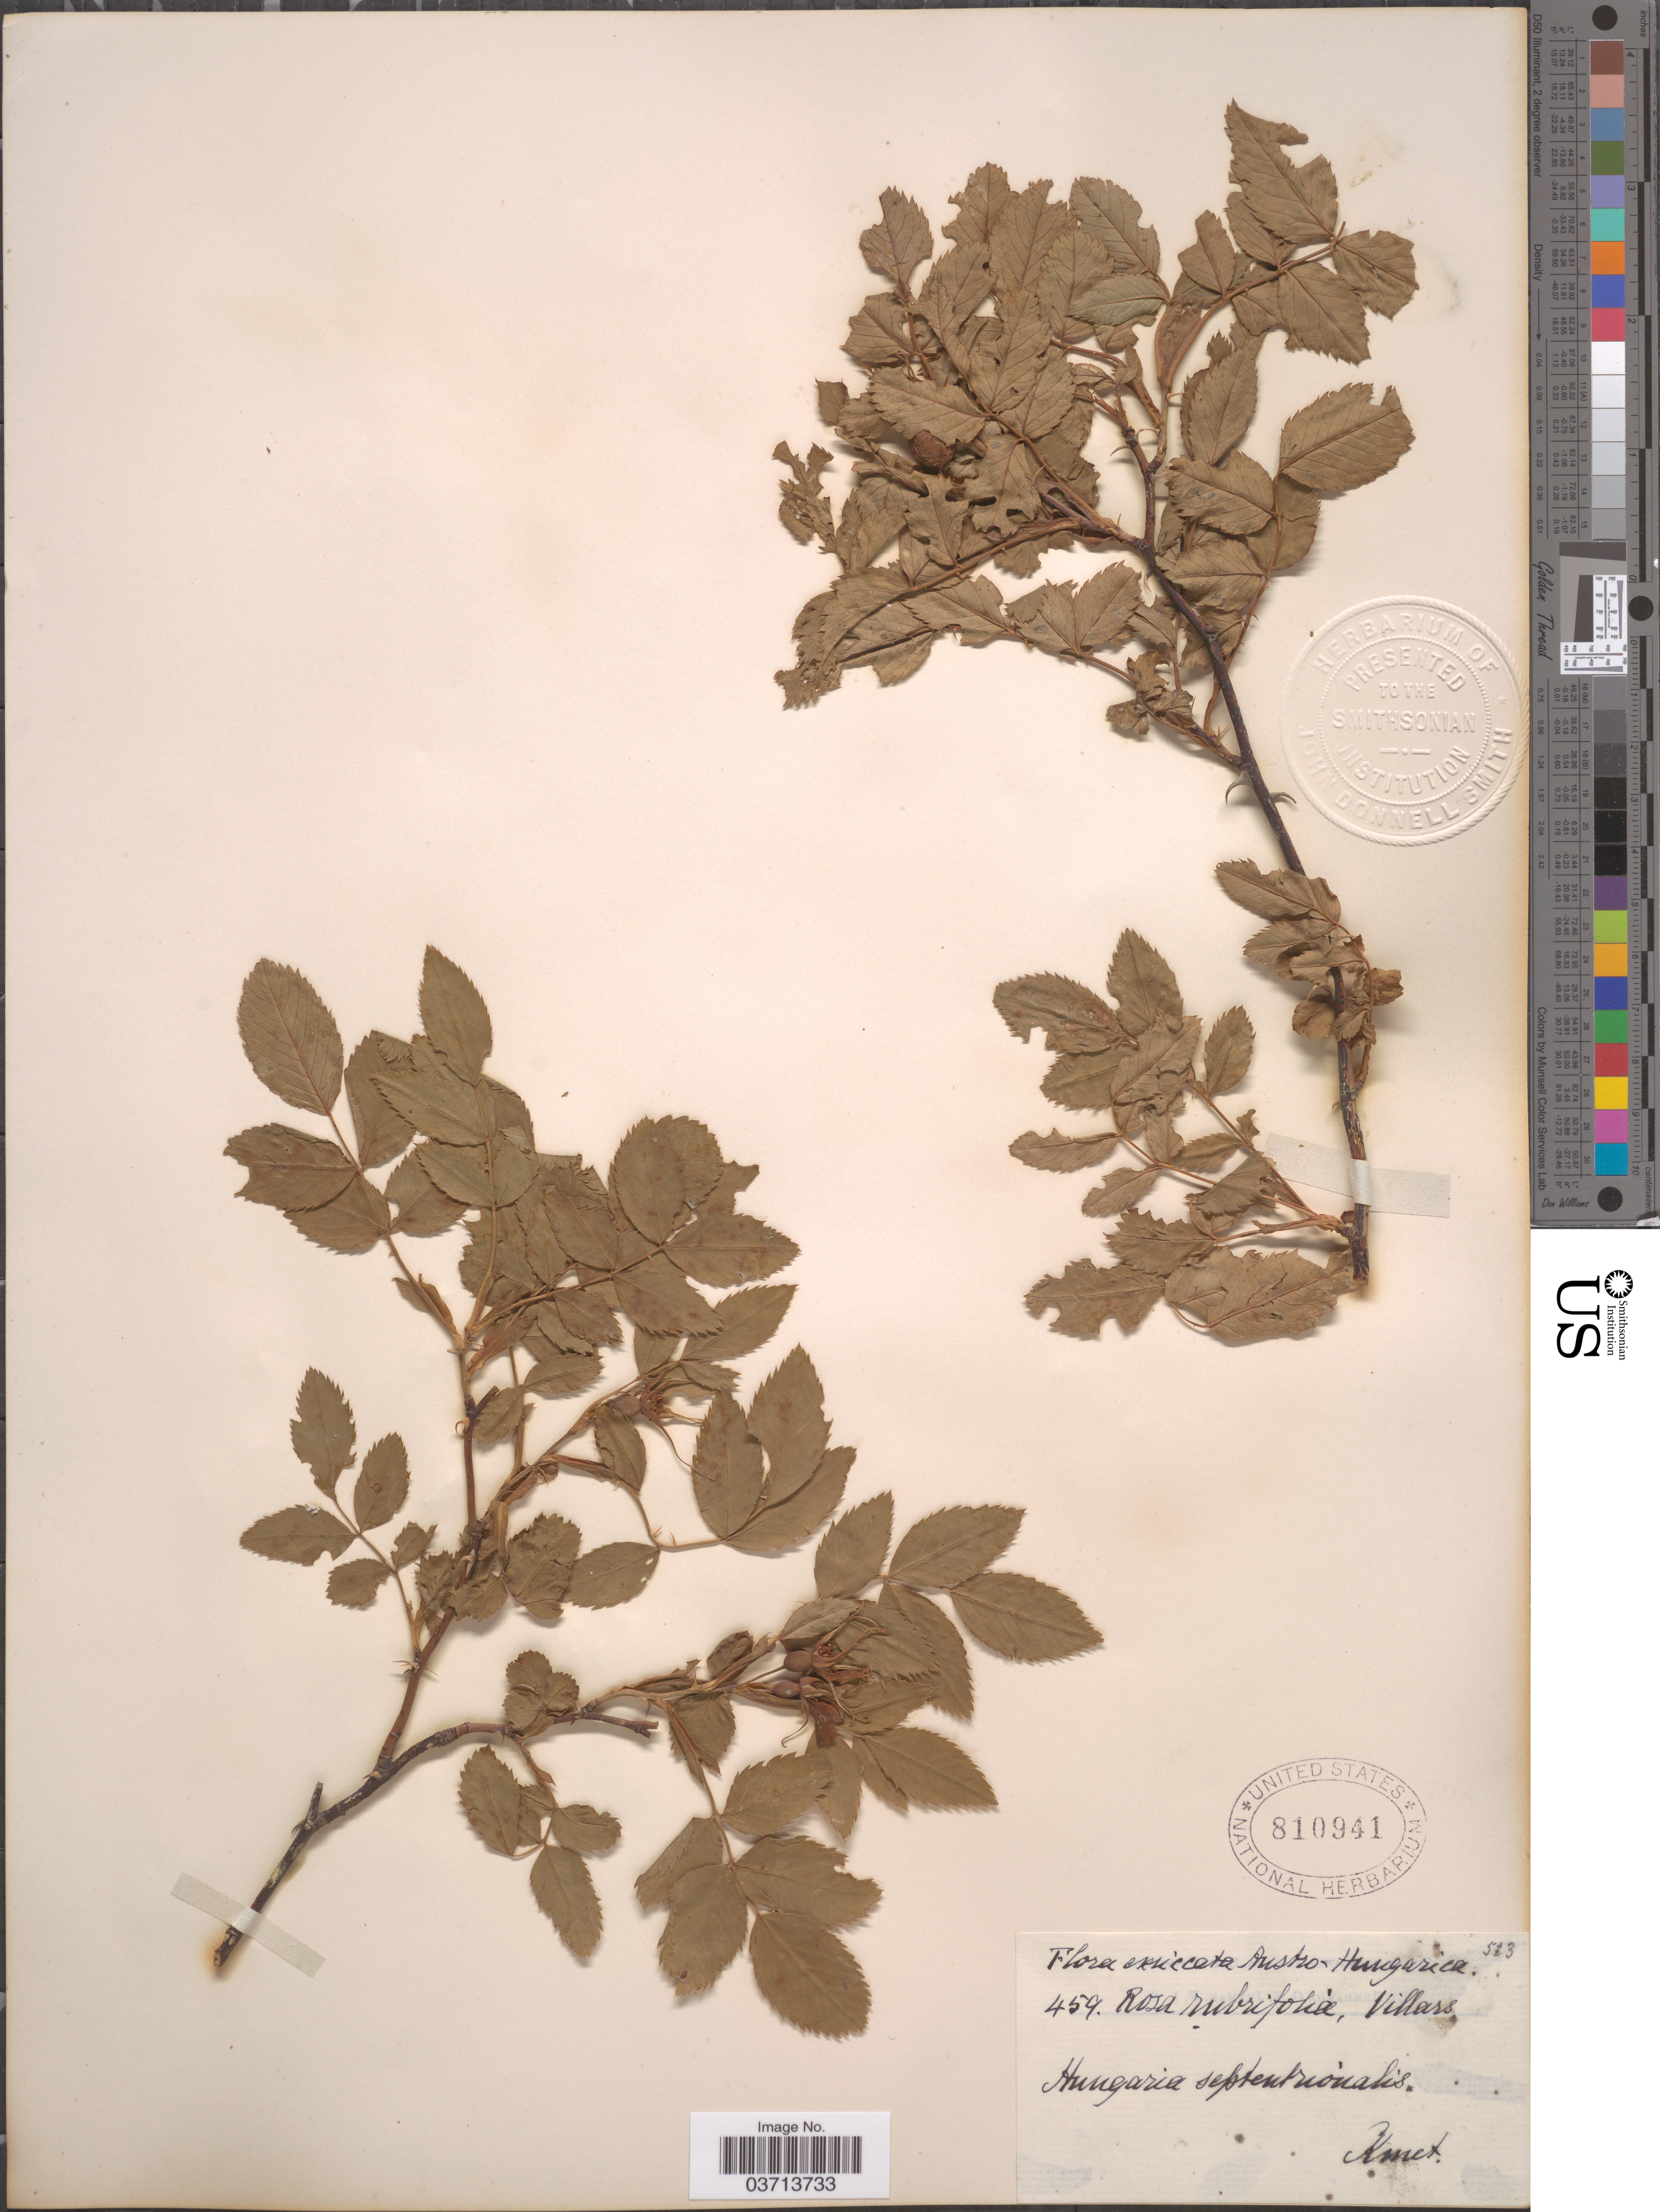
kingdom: Plantae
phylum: Tracheophyta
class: Magnoliopsida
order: Rosales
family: Rosaceae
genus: Rosa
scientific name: Rosa rubrifolia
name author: Vill.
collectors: A. Kmet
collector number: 459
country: Hungary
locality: Austro-Hungarica. Hungaria septentrionalis.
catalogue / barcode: US 810941